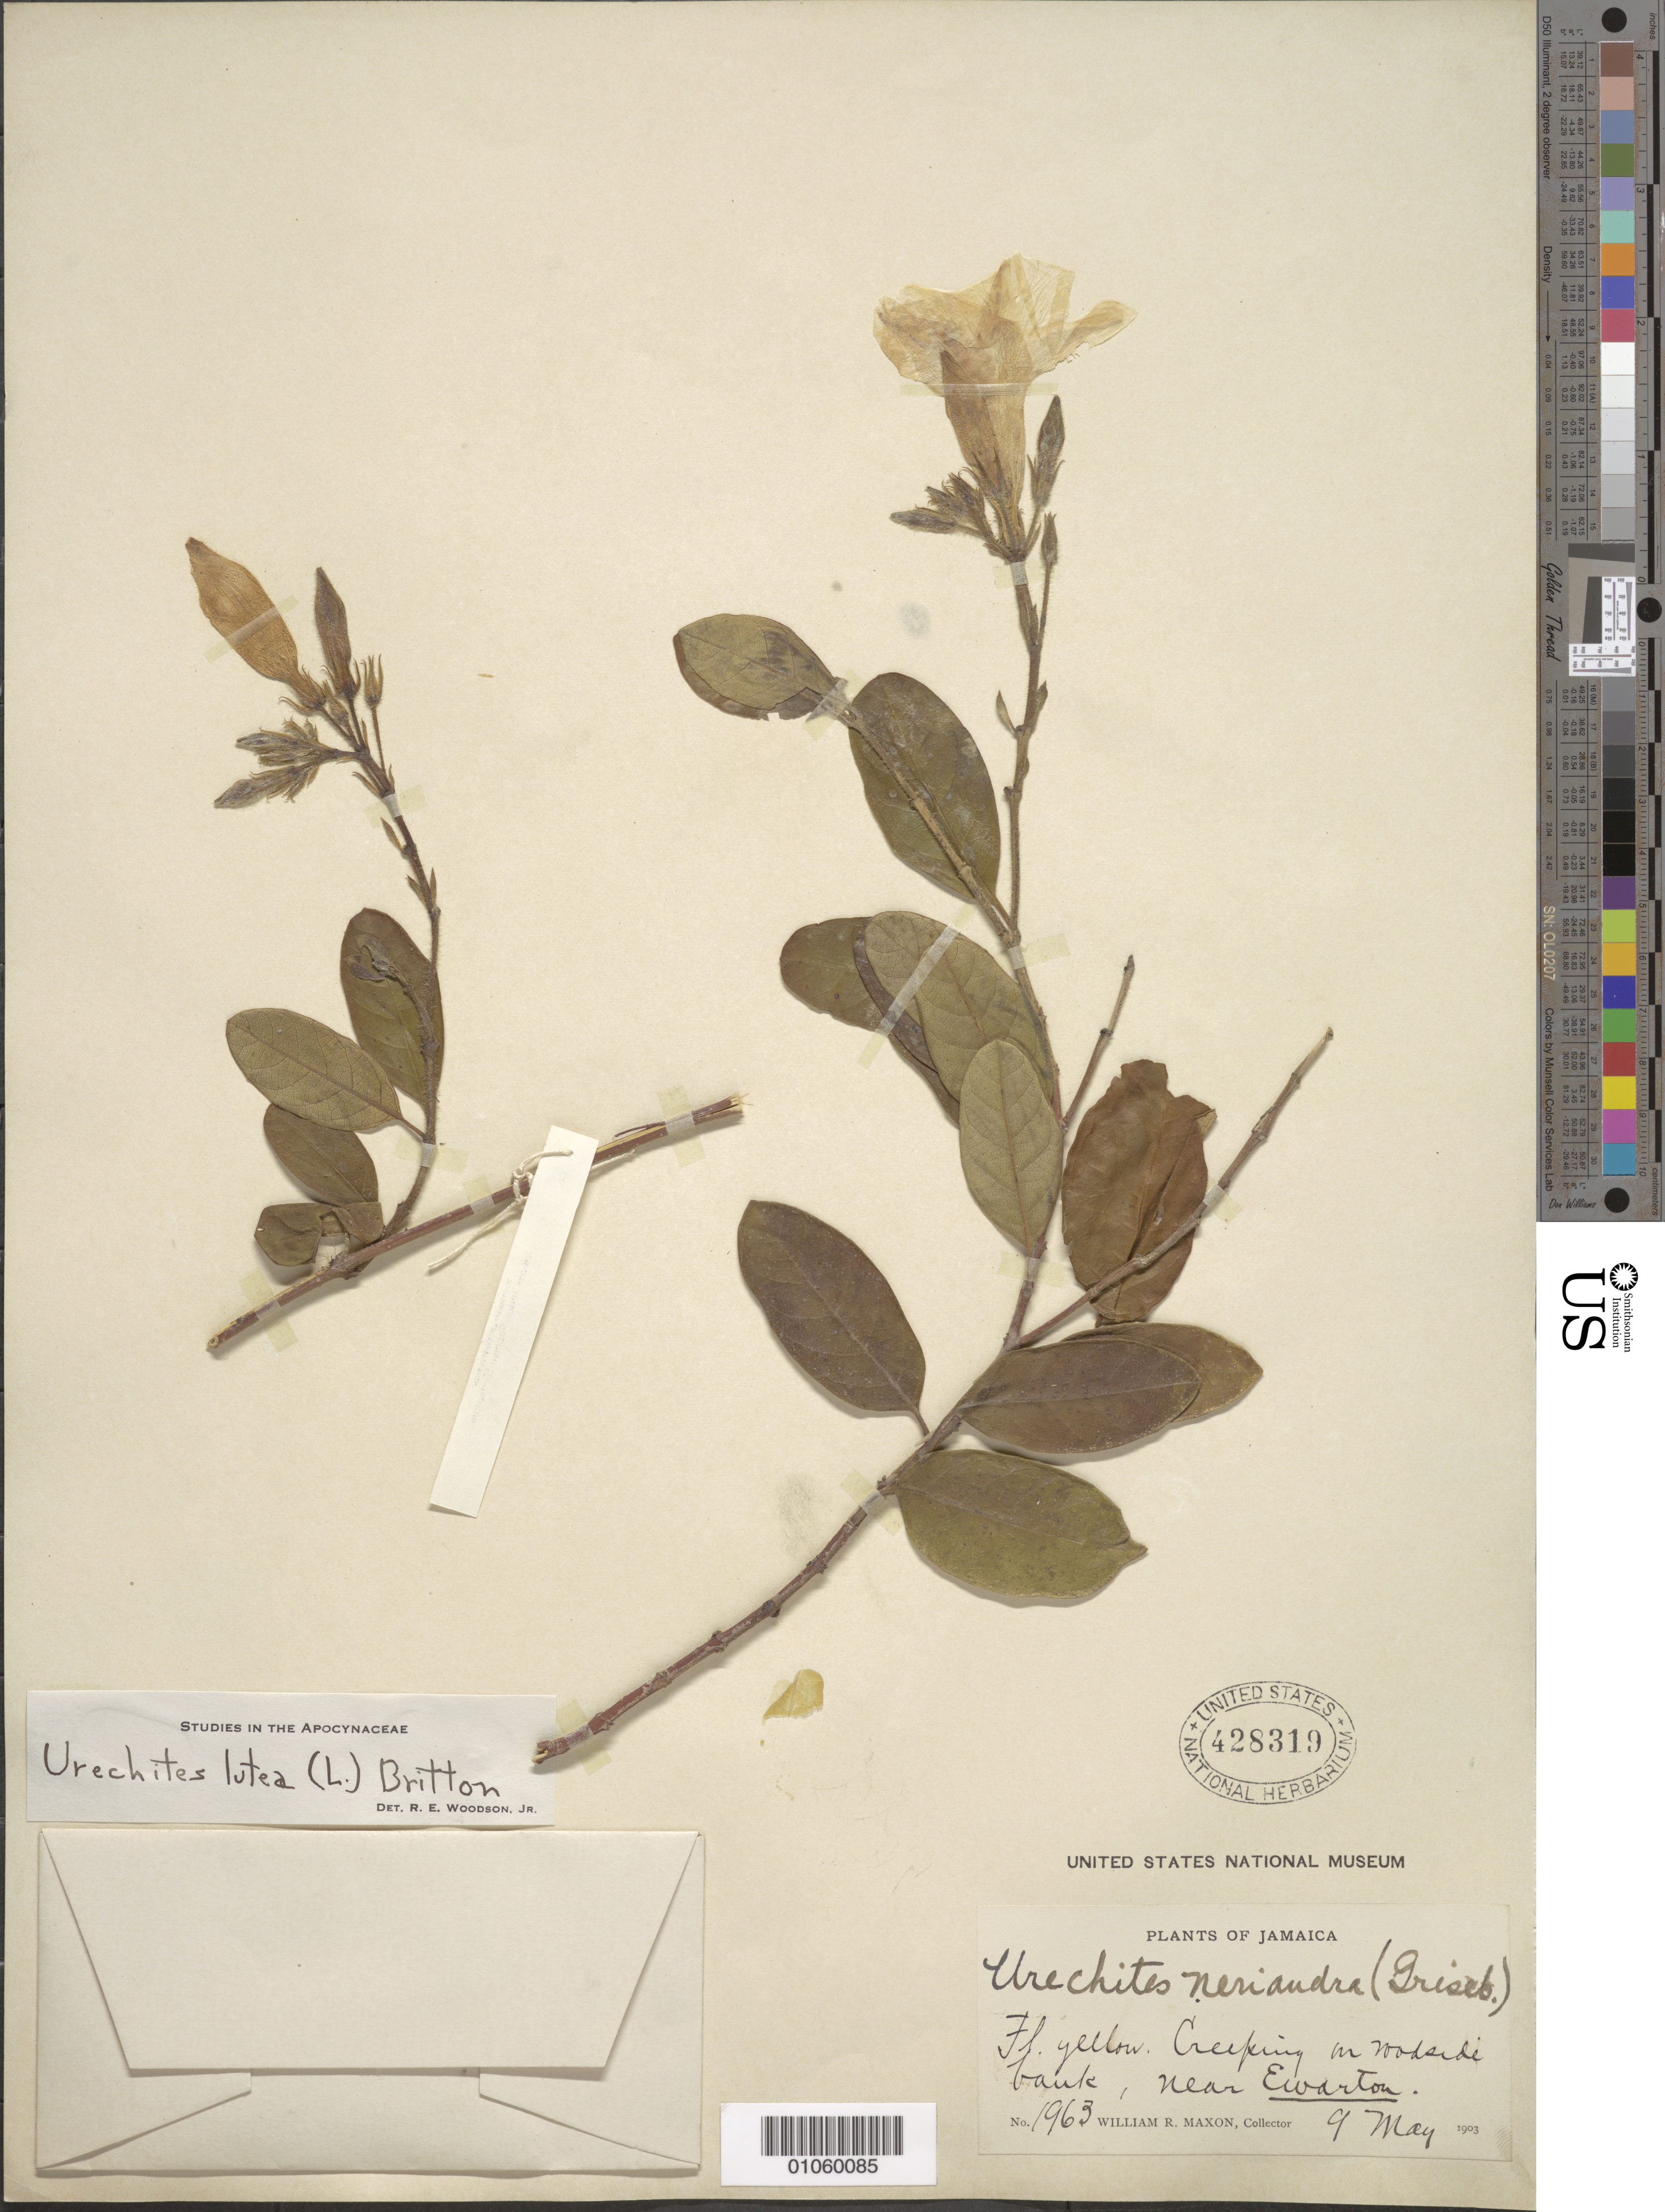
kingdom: Plantae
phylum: Tracheophyta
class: Magnoliopsida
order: Gentianales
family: Apocynaceae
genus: Urechites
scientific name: Urechites lutea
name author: (L.) Britton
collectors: W. R. Maxon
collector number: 1963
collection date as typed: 09 May 1903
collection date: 1903-05-09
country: Jamaica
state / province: Saint Catherine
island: Jamaica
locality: Roadside, near Ewarton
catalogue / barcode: US 428319